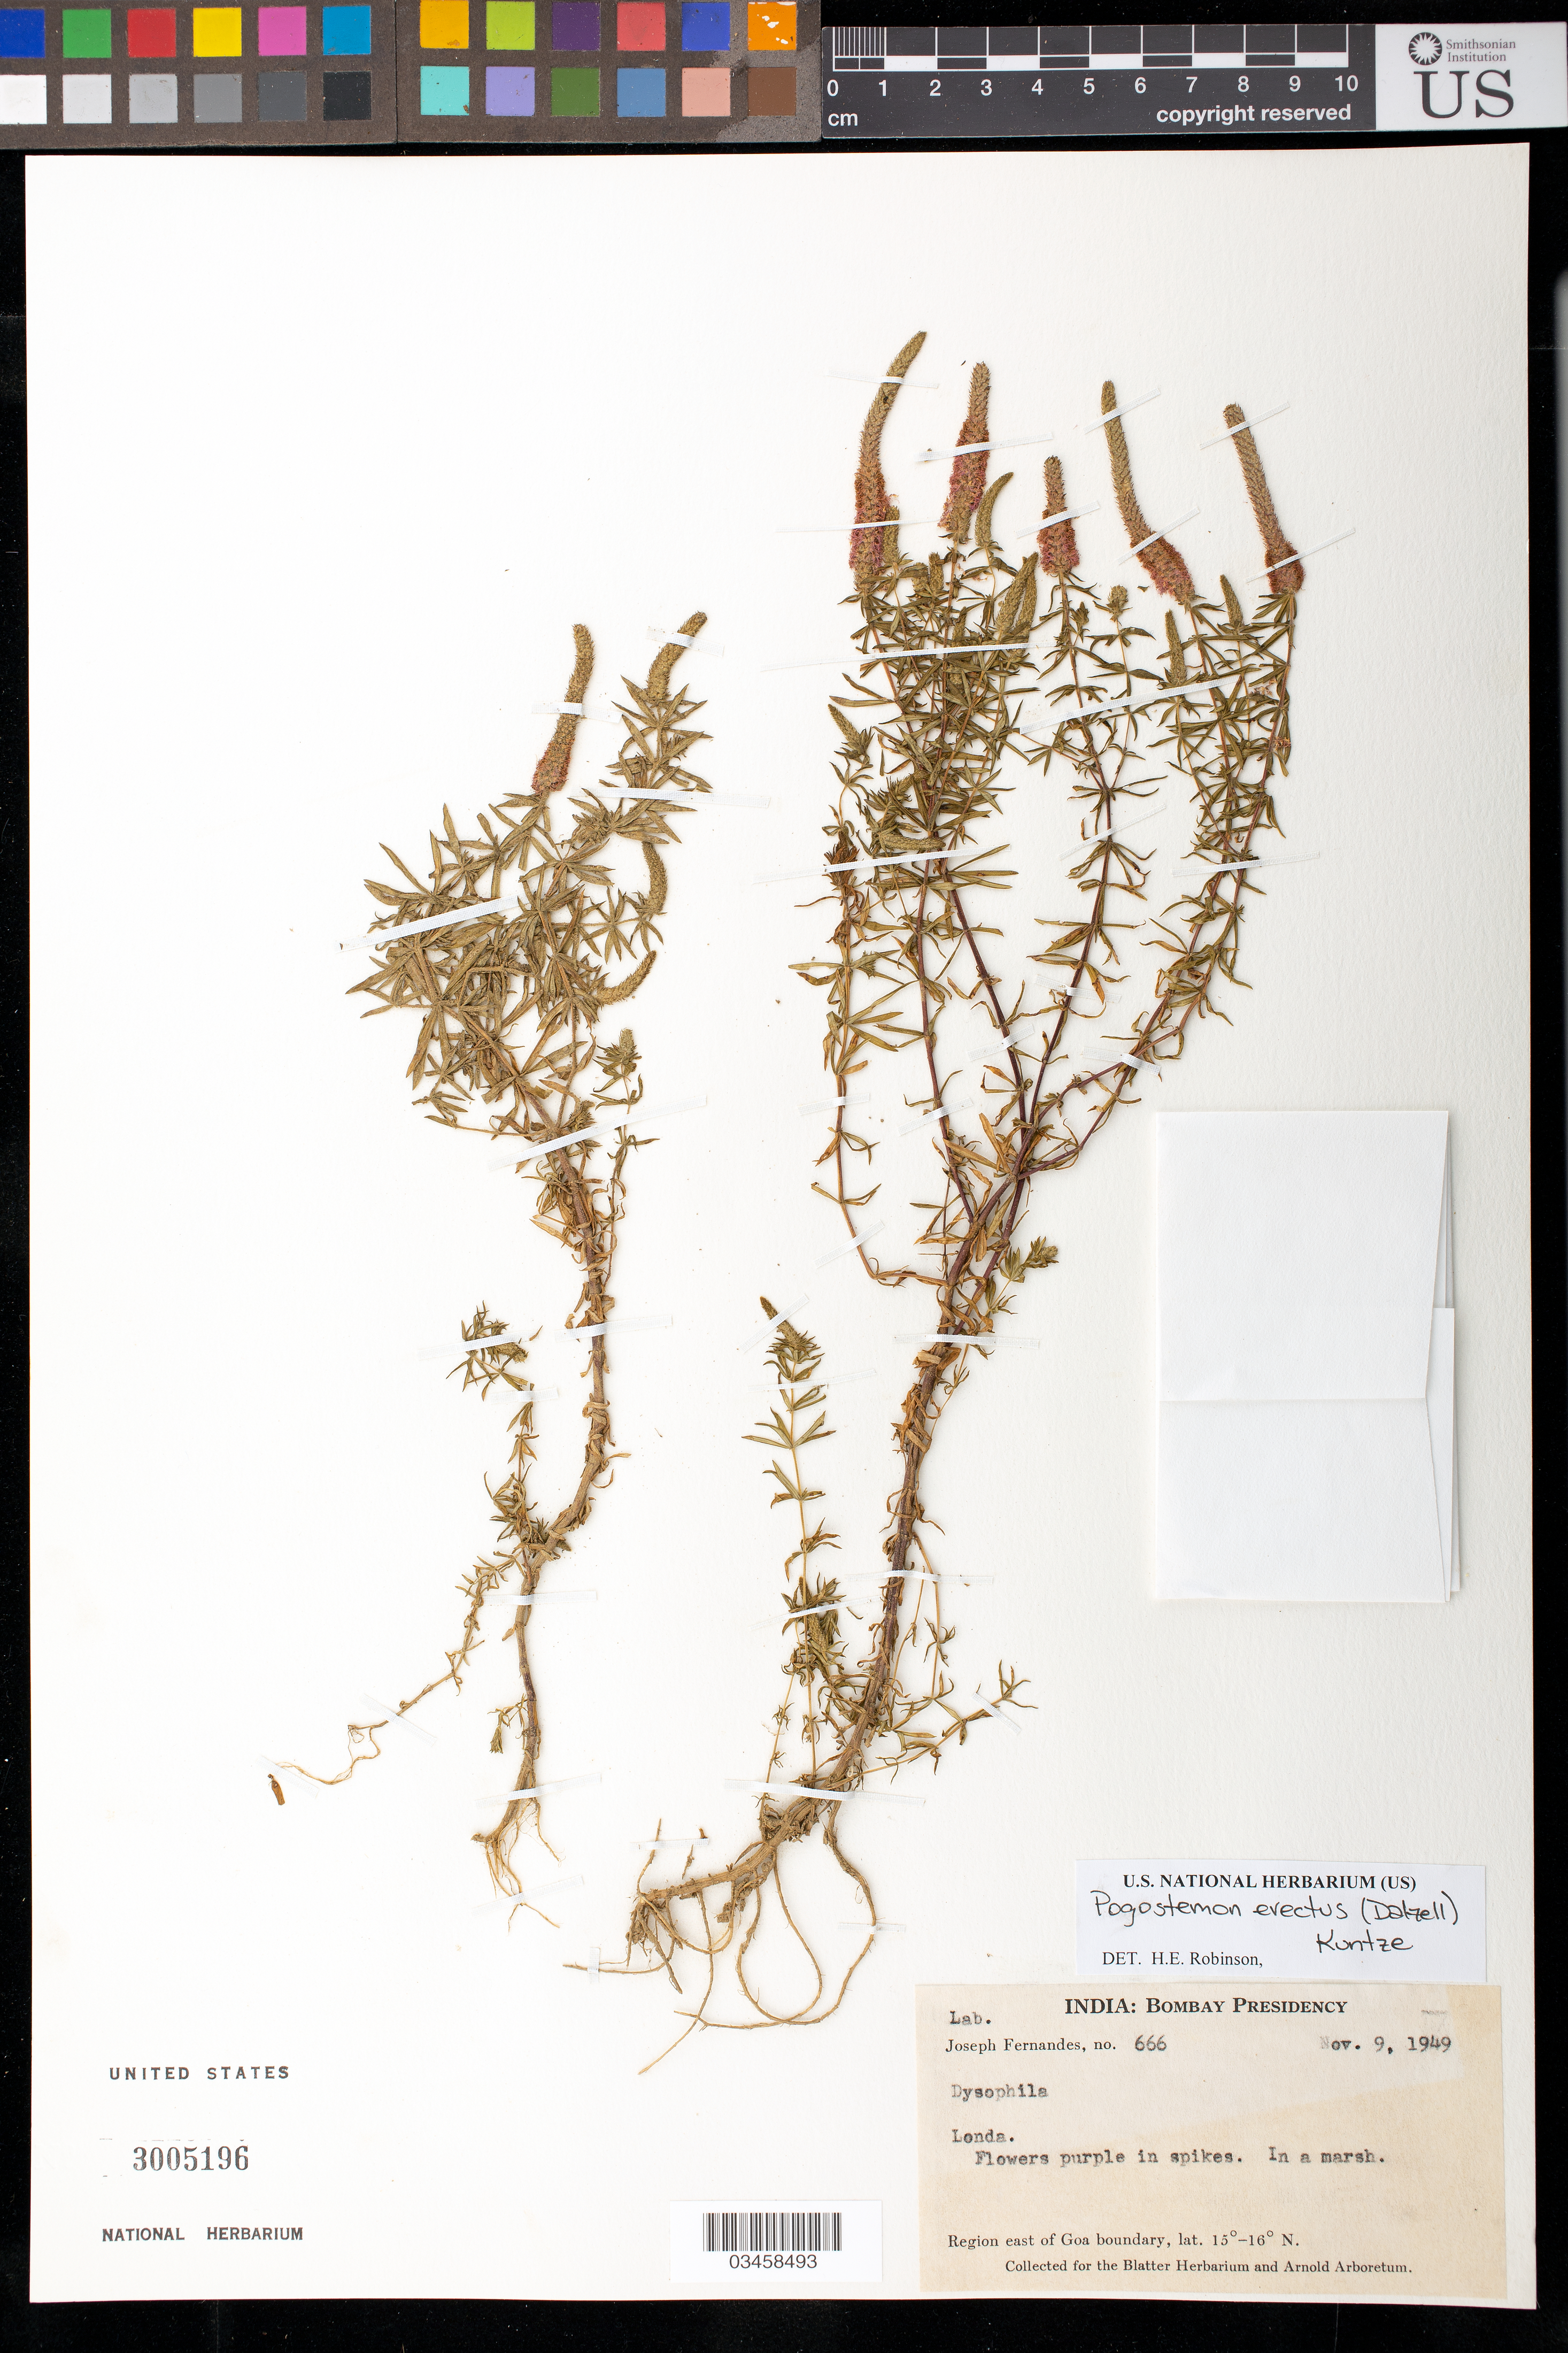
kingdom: Plantae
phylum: Tracheophyta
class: Magnoliopsida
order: Lamiales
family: Lamiaceae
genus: Pogostemon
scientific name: Pogostemon erectus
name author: (Dalzell)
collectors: J. Fernandes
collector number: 666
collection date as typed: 9 Nov 1949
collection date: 1949-11-09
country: India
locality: Region east of Goa boundary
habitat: In a marsh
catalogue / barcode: US 3005196